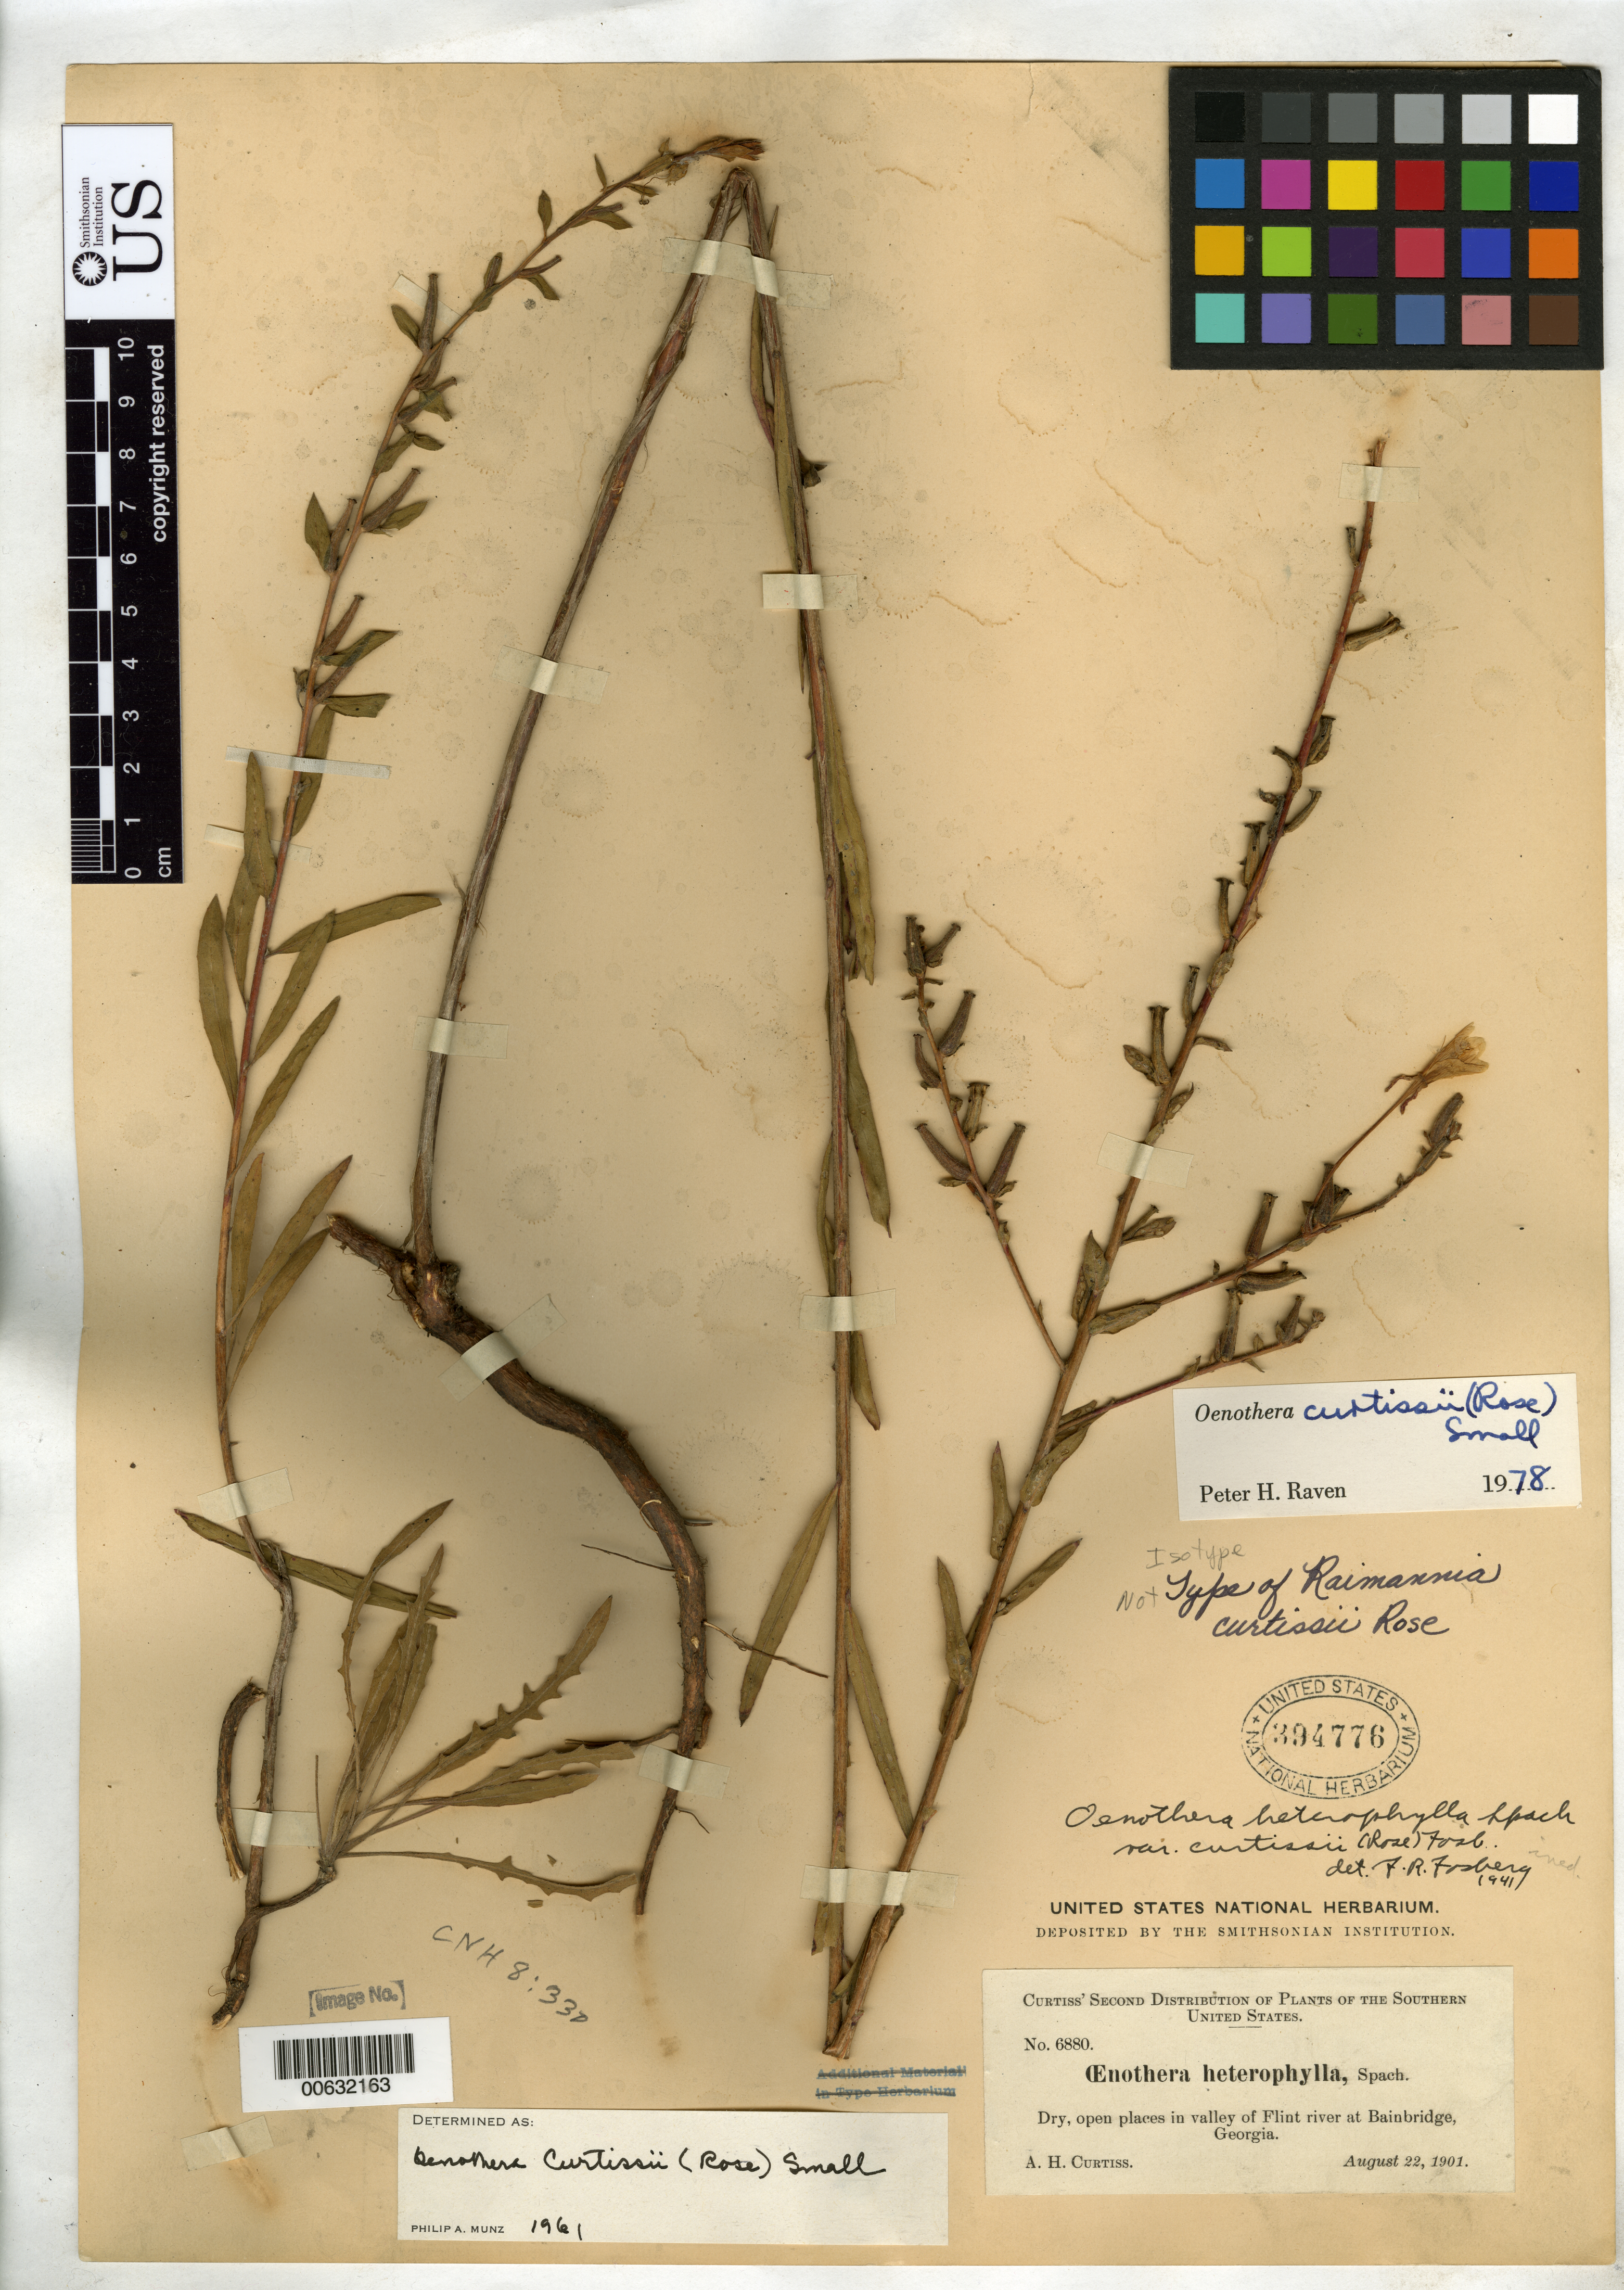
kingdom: Plantae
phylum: Tracheophyta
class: Magnoliopsida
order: Myrtales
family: Onagraceae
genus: Oenothera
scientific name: Oenothera curtissii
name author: Small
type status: Type Collection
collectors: A. H. Curtiss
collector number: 6880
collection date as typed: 22 Aug 1901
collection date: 1901-08-22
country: United States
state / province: Georgia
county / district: Decatur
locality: Valley of Flint river at Bainbridge.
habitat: Dry, open places.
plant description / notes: "Raimannia curtissii Rose" not validly published; generic name published without description (and with several species included), and thus not validly published until Ill. Fl. N. U.S. (ed. 2) 2: 596-597, f. 3042-3044. 1913. Specific name was validated as Oenothera curtissii Small (1913, Fl. S.E. U.S. ed 2, 1353).; One of 2 original sheets at US (USNH 394775, 394776), neither clearly identifiable from protologue or original annotations as (holo) type.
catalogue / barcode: US 394776